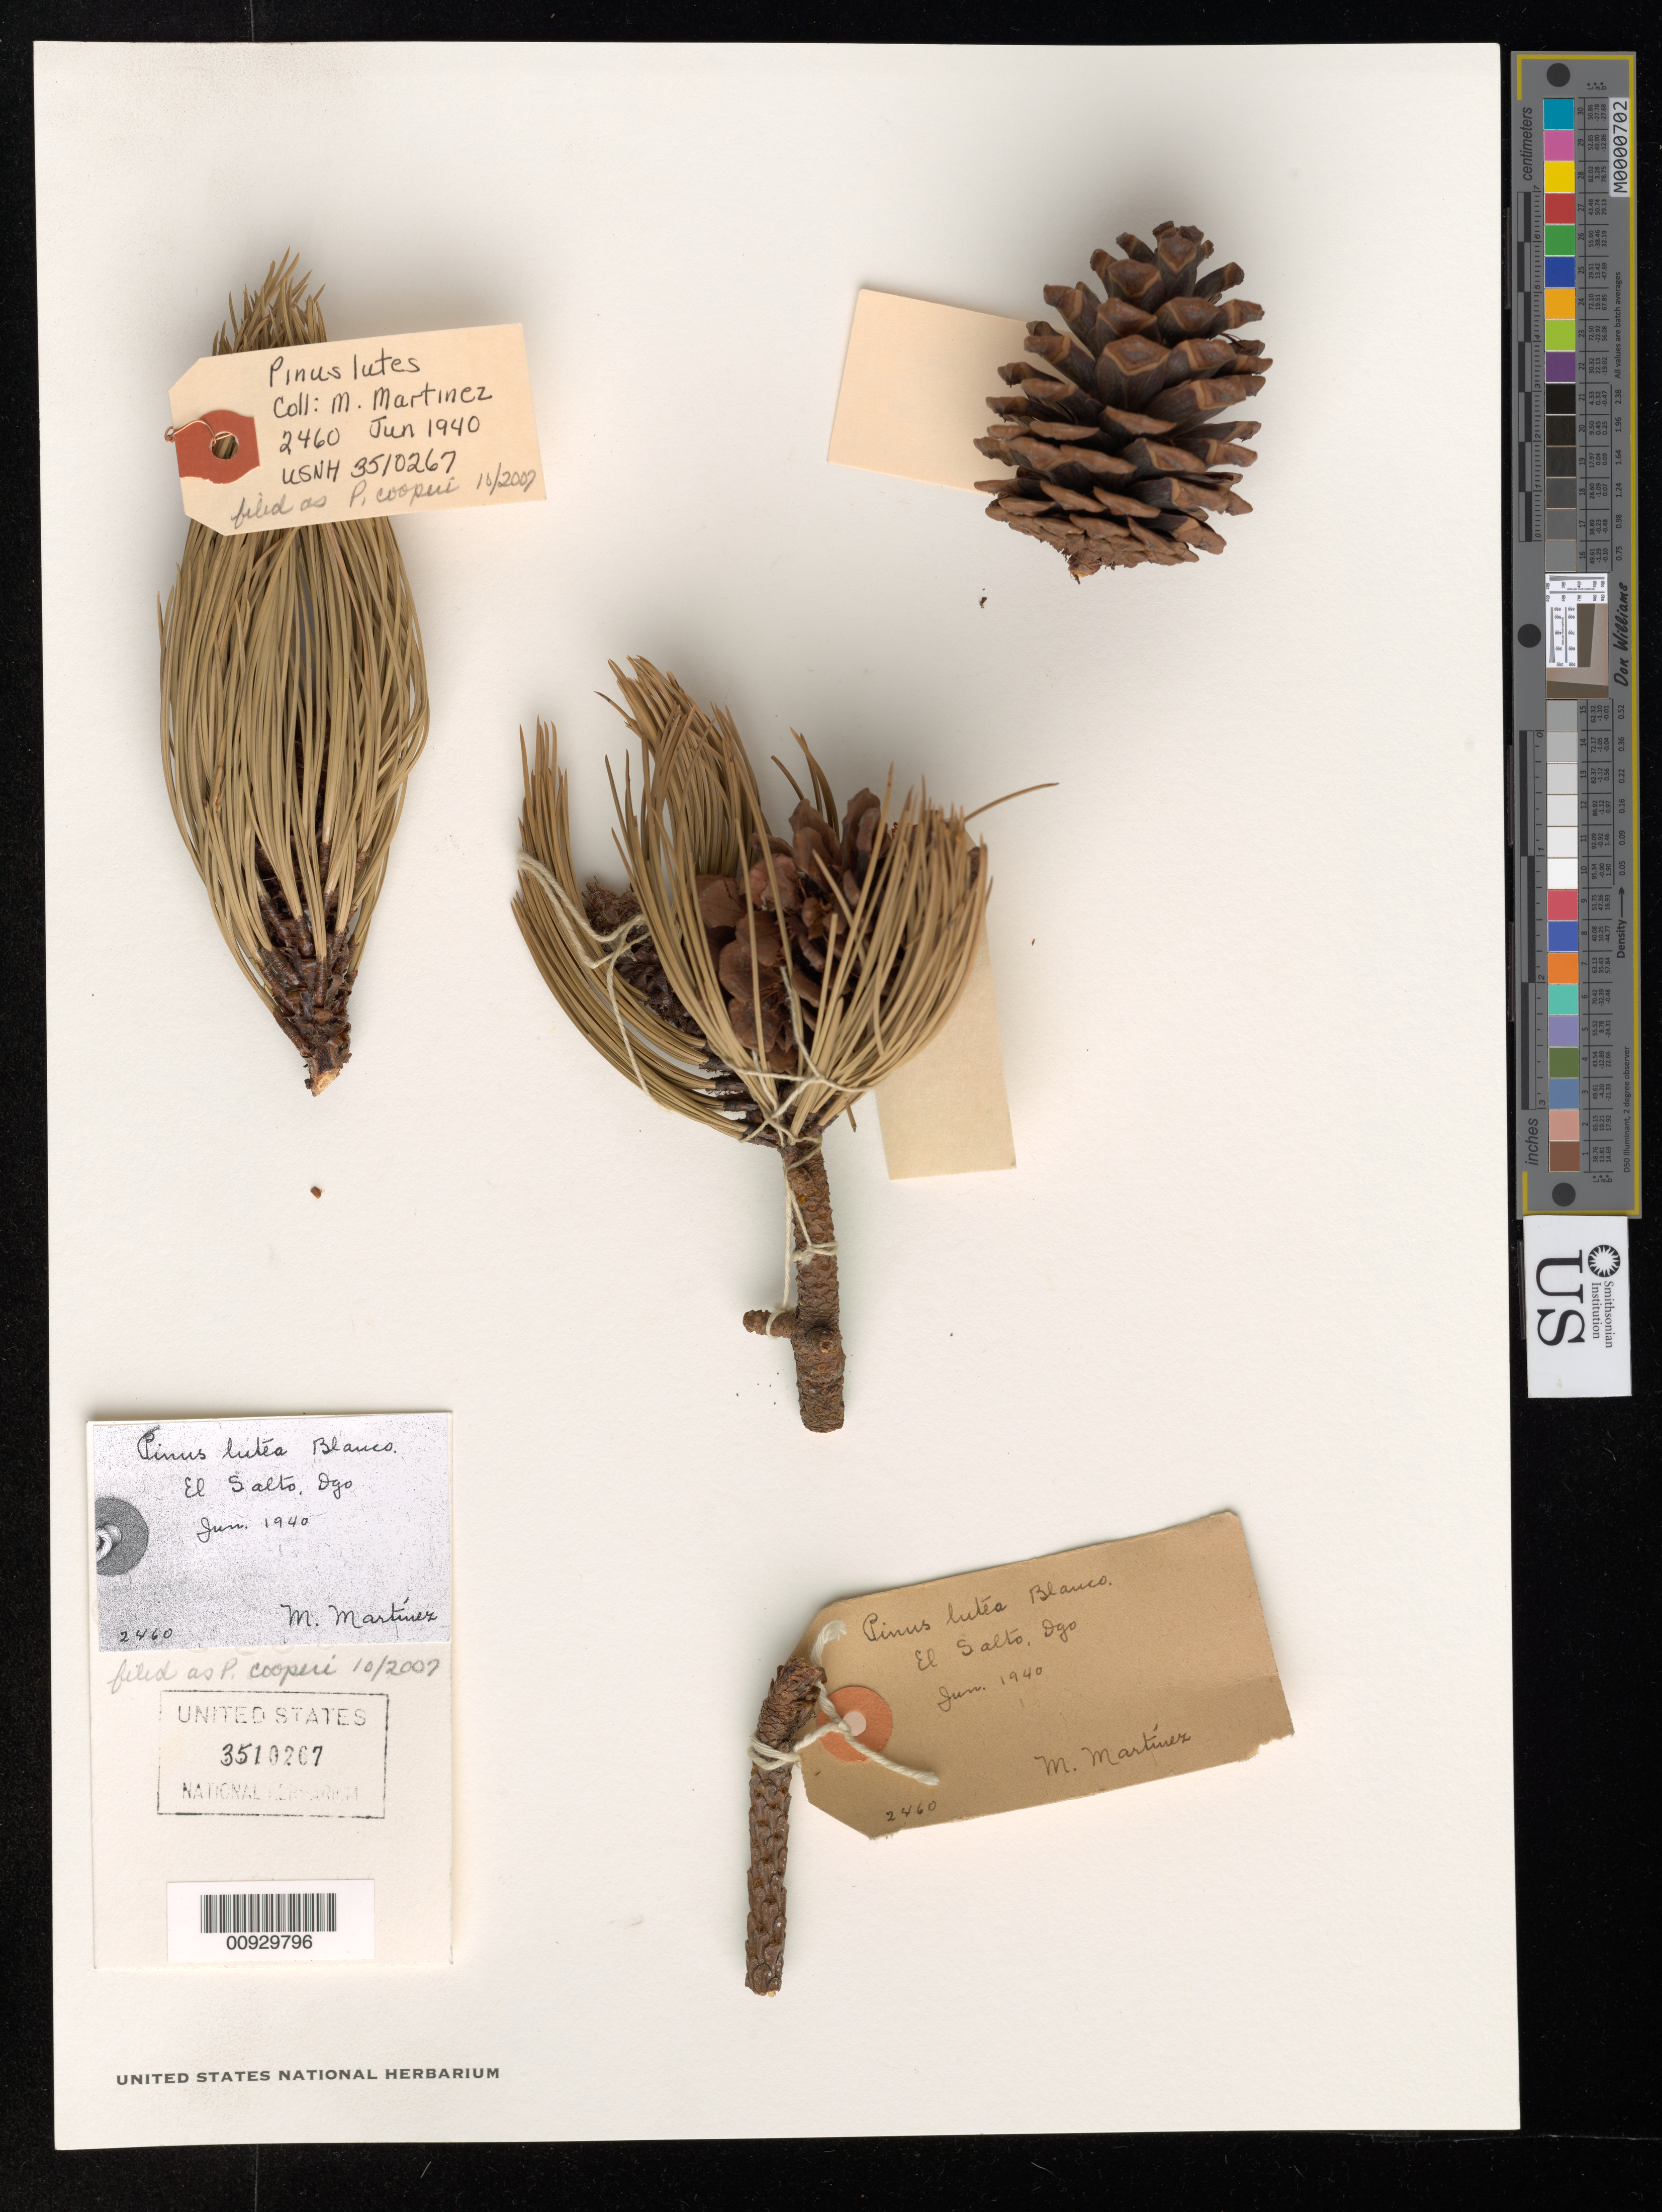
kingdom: Plantae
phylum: Tracheophyta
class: Pinopsida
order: Pinales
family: Pinaceae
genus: Pinus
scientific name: Pinus cooperi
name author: C.E. Blanco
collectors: M. Martinez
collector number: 2460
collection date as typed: Jun 1940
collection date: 1940-06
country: Mexico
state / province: Durango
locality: El Salto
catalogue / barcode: US 3510267